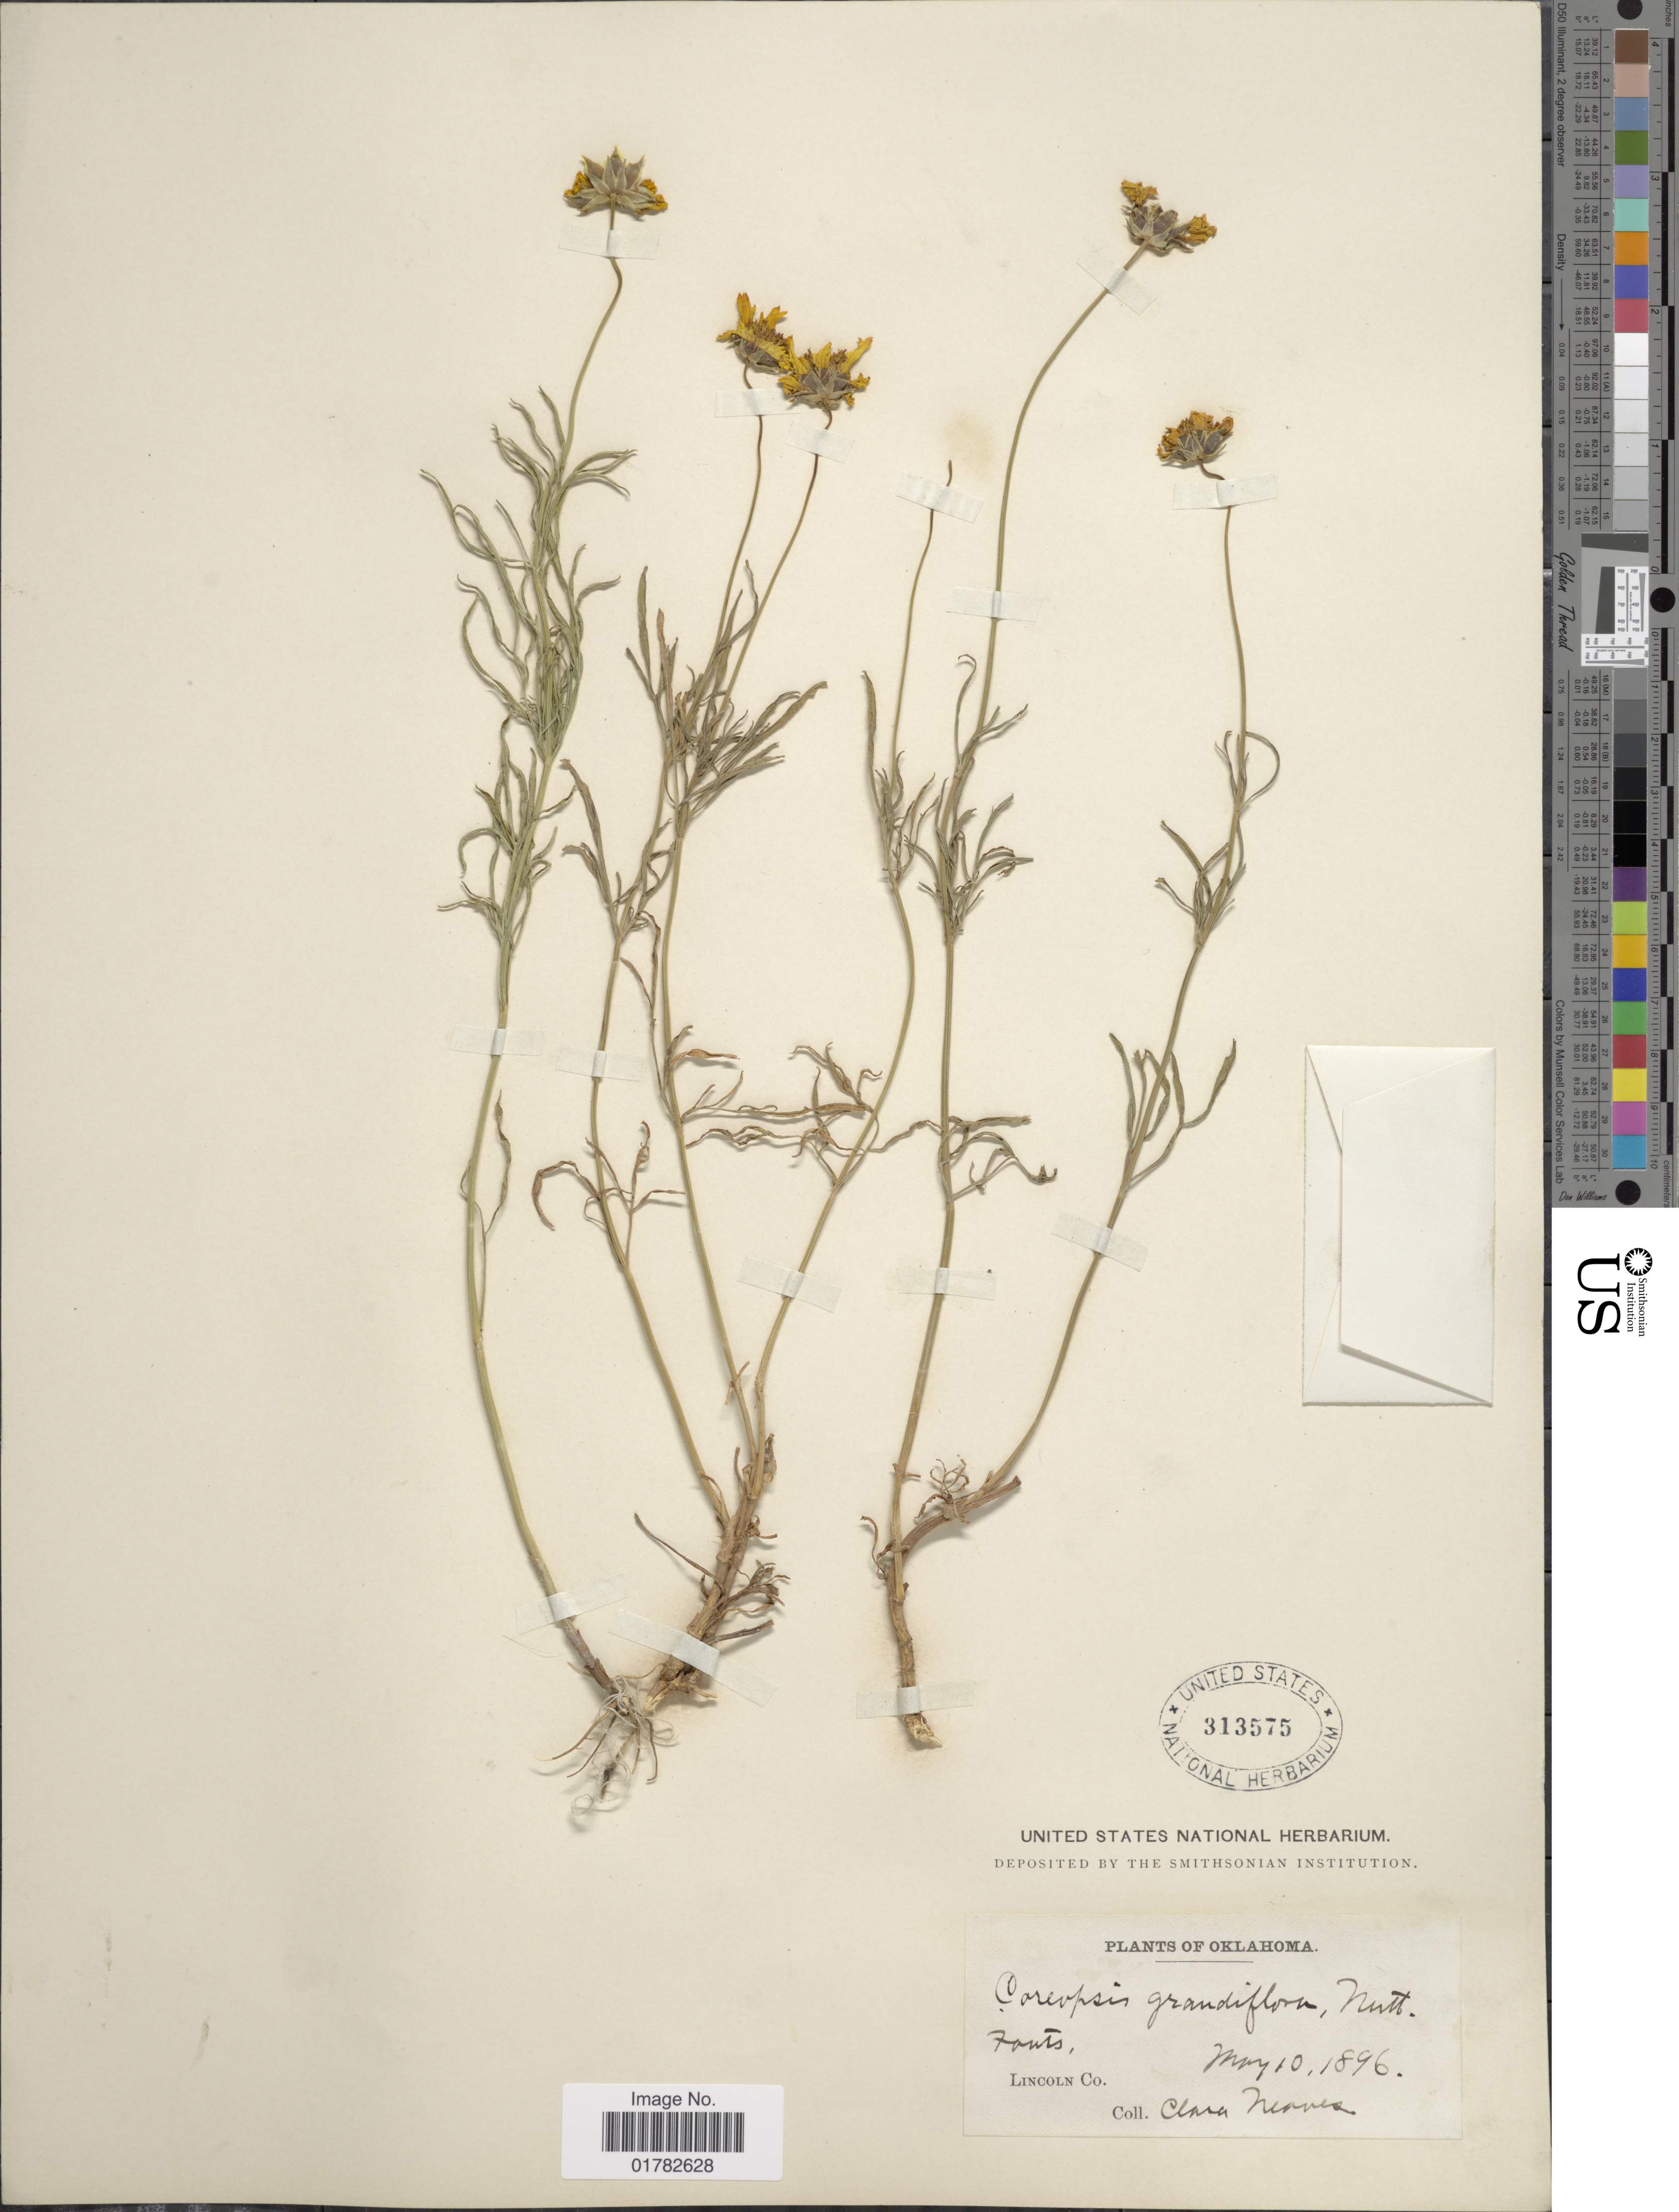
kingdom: Plantae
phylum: Tracheophyta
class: Magnoliopsida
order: Asterales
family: Asteraceae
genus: Coreopsis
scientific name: Coreopsis grandiflora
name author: Nutt.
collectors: J. de Campos Novães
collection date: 1896-05-10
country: United States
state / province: Oklahoma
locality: Fouts, Lincoln Co.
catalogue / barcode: US 313575